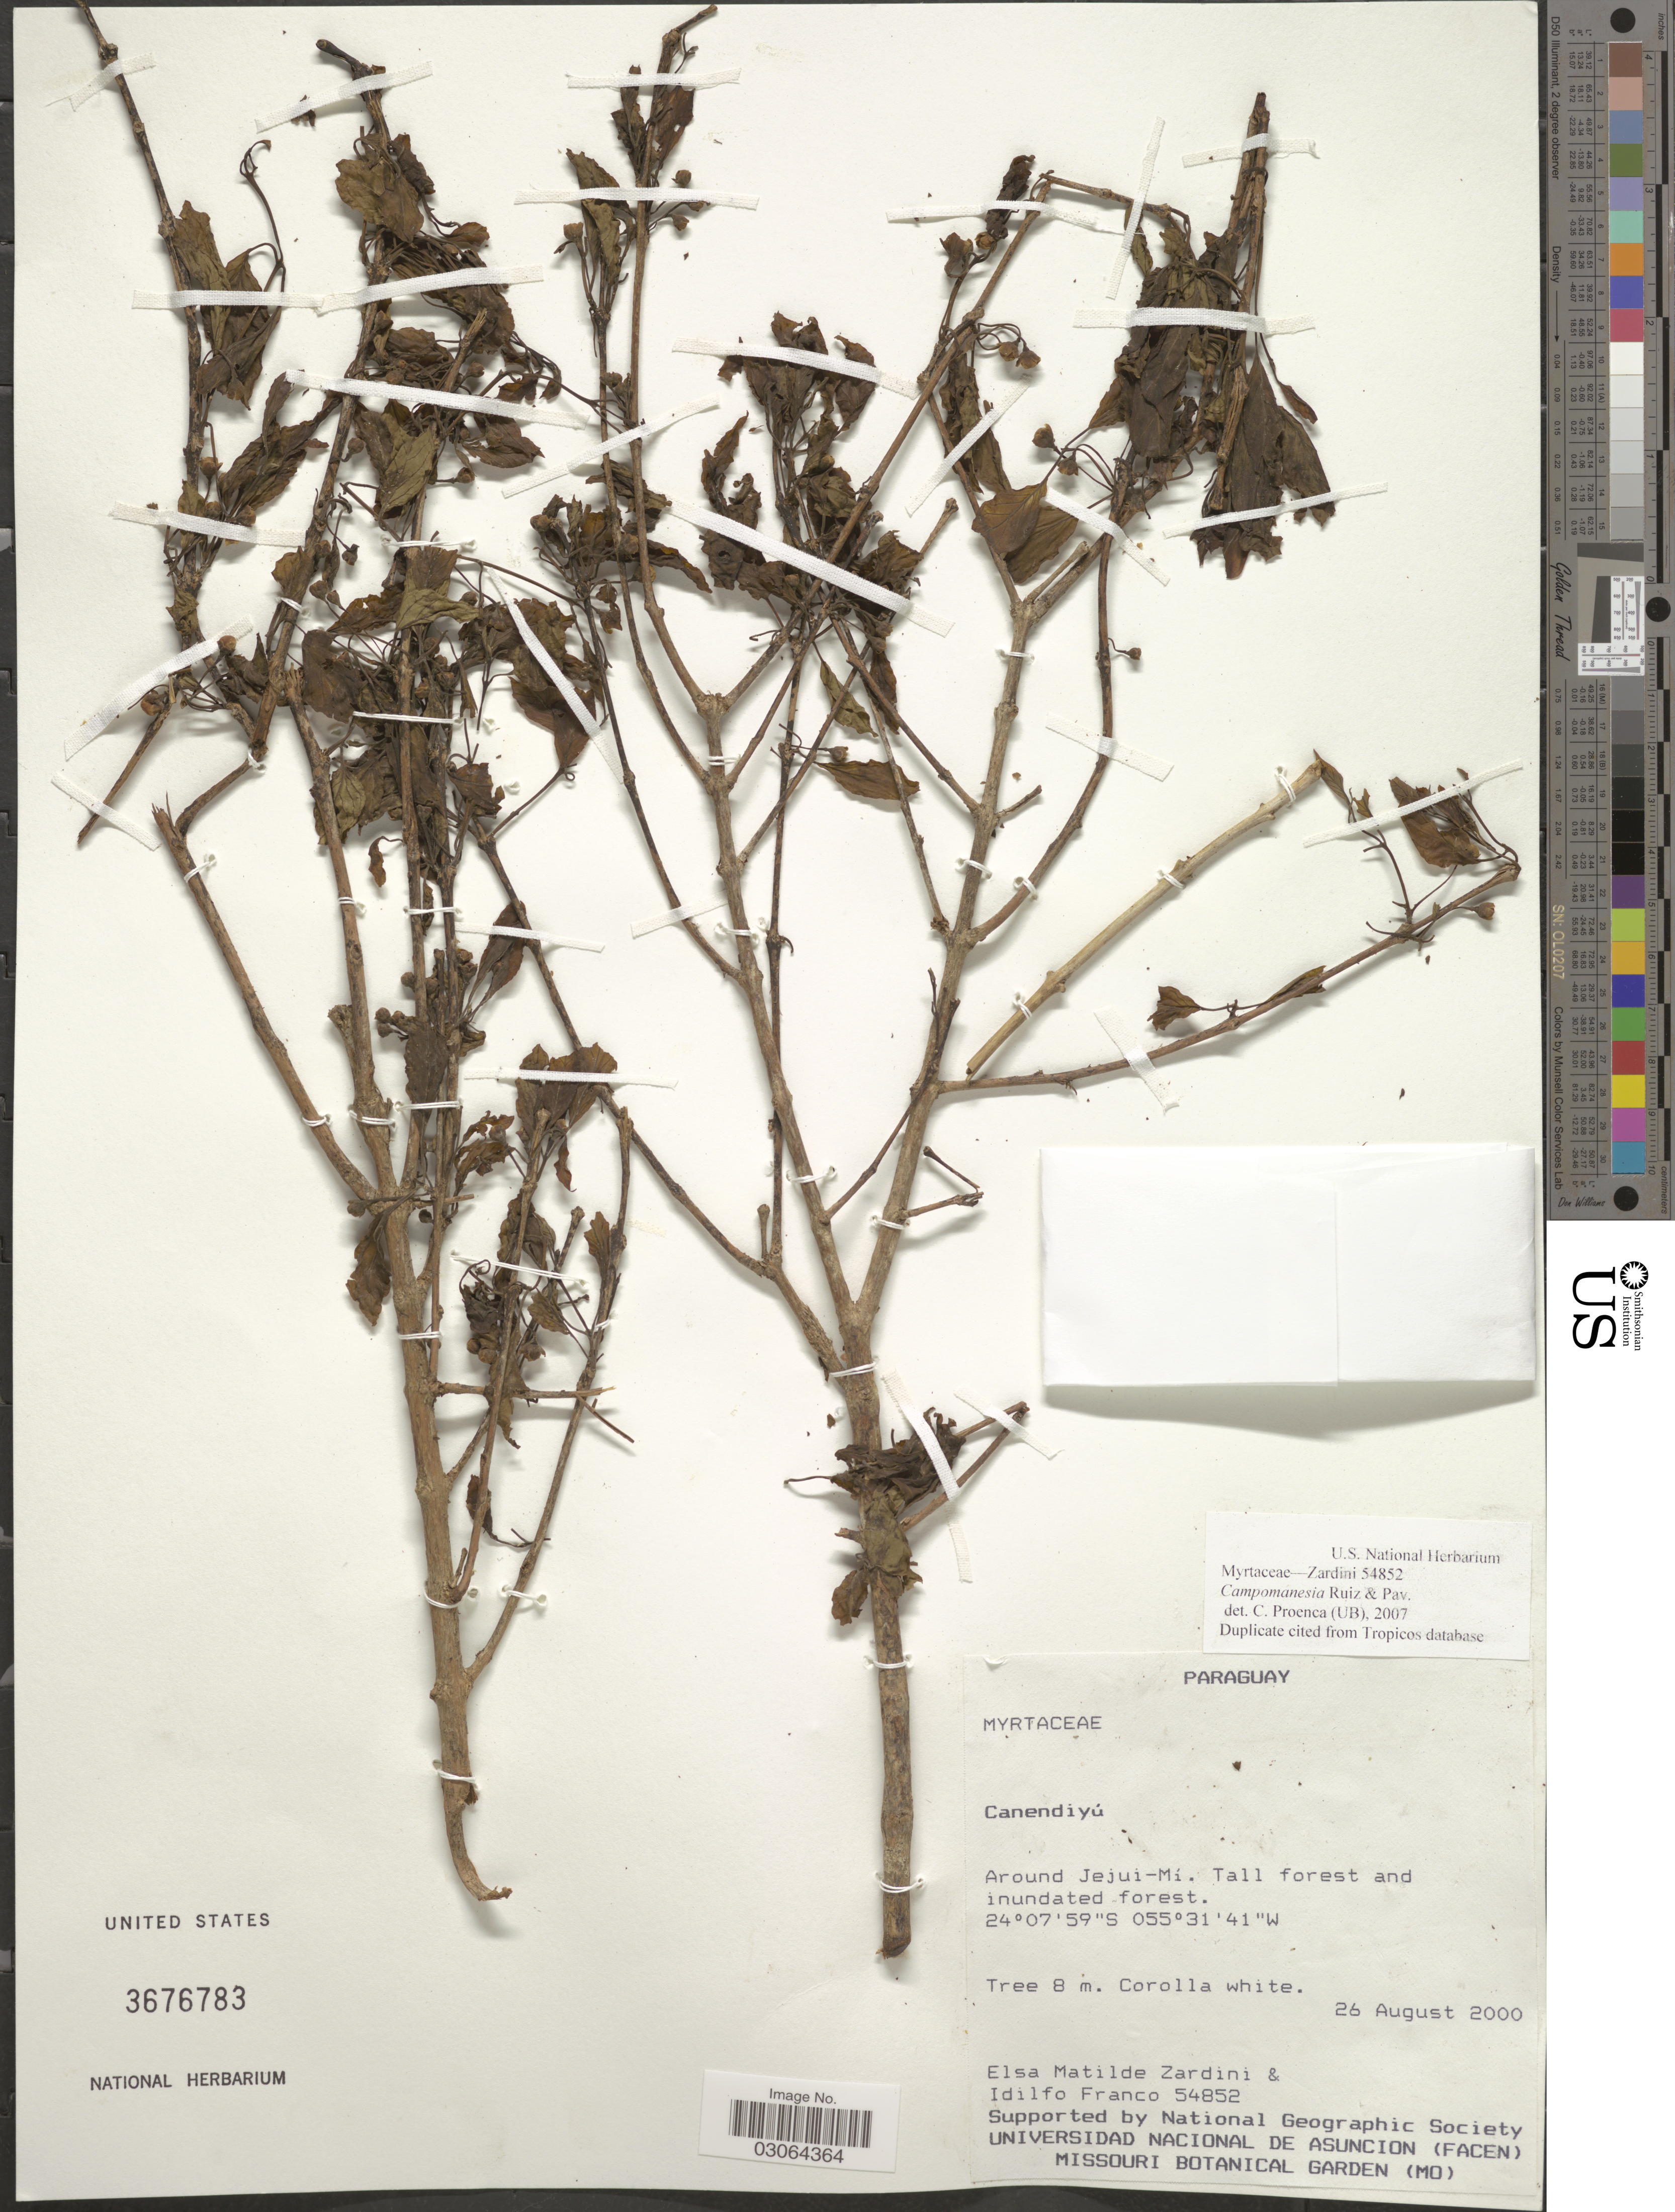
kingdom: Plantae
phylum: Tracheophyta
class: Magnoliopsida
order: Myrtales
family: Myrtaceae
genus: Campomanesia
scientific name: Campomanesia sp.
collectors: E. M. Zardini & I. S. Franco M.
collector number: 54852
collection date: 2000-08-26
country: Paraguay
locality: Canendiyú, Around Jejui-Mí.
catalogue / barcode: US 3676783